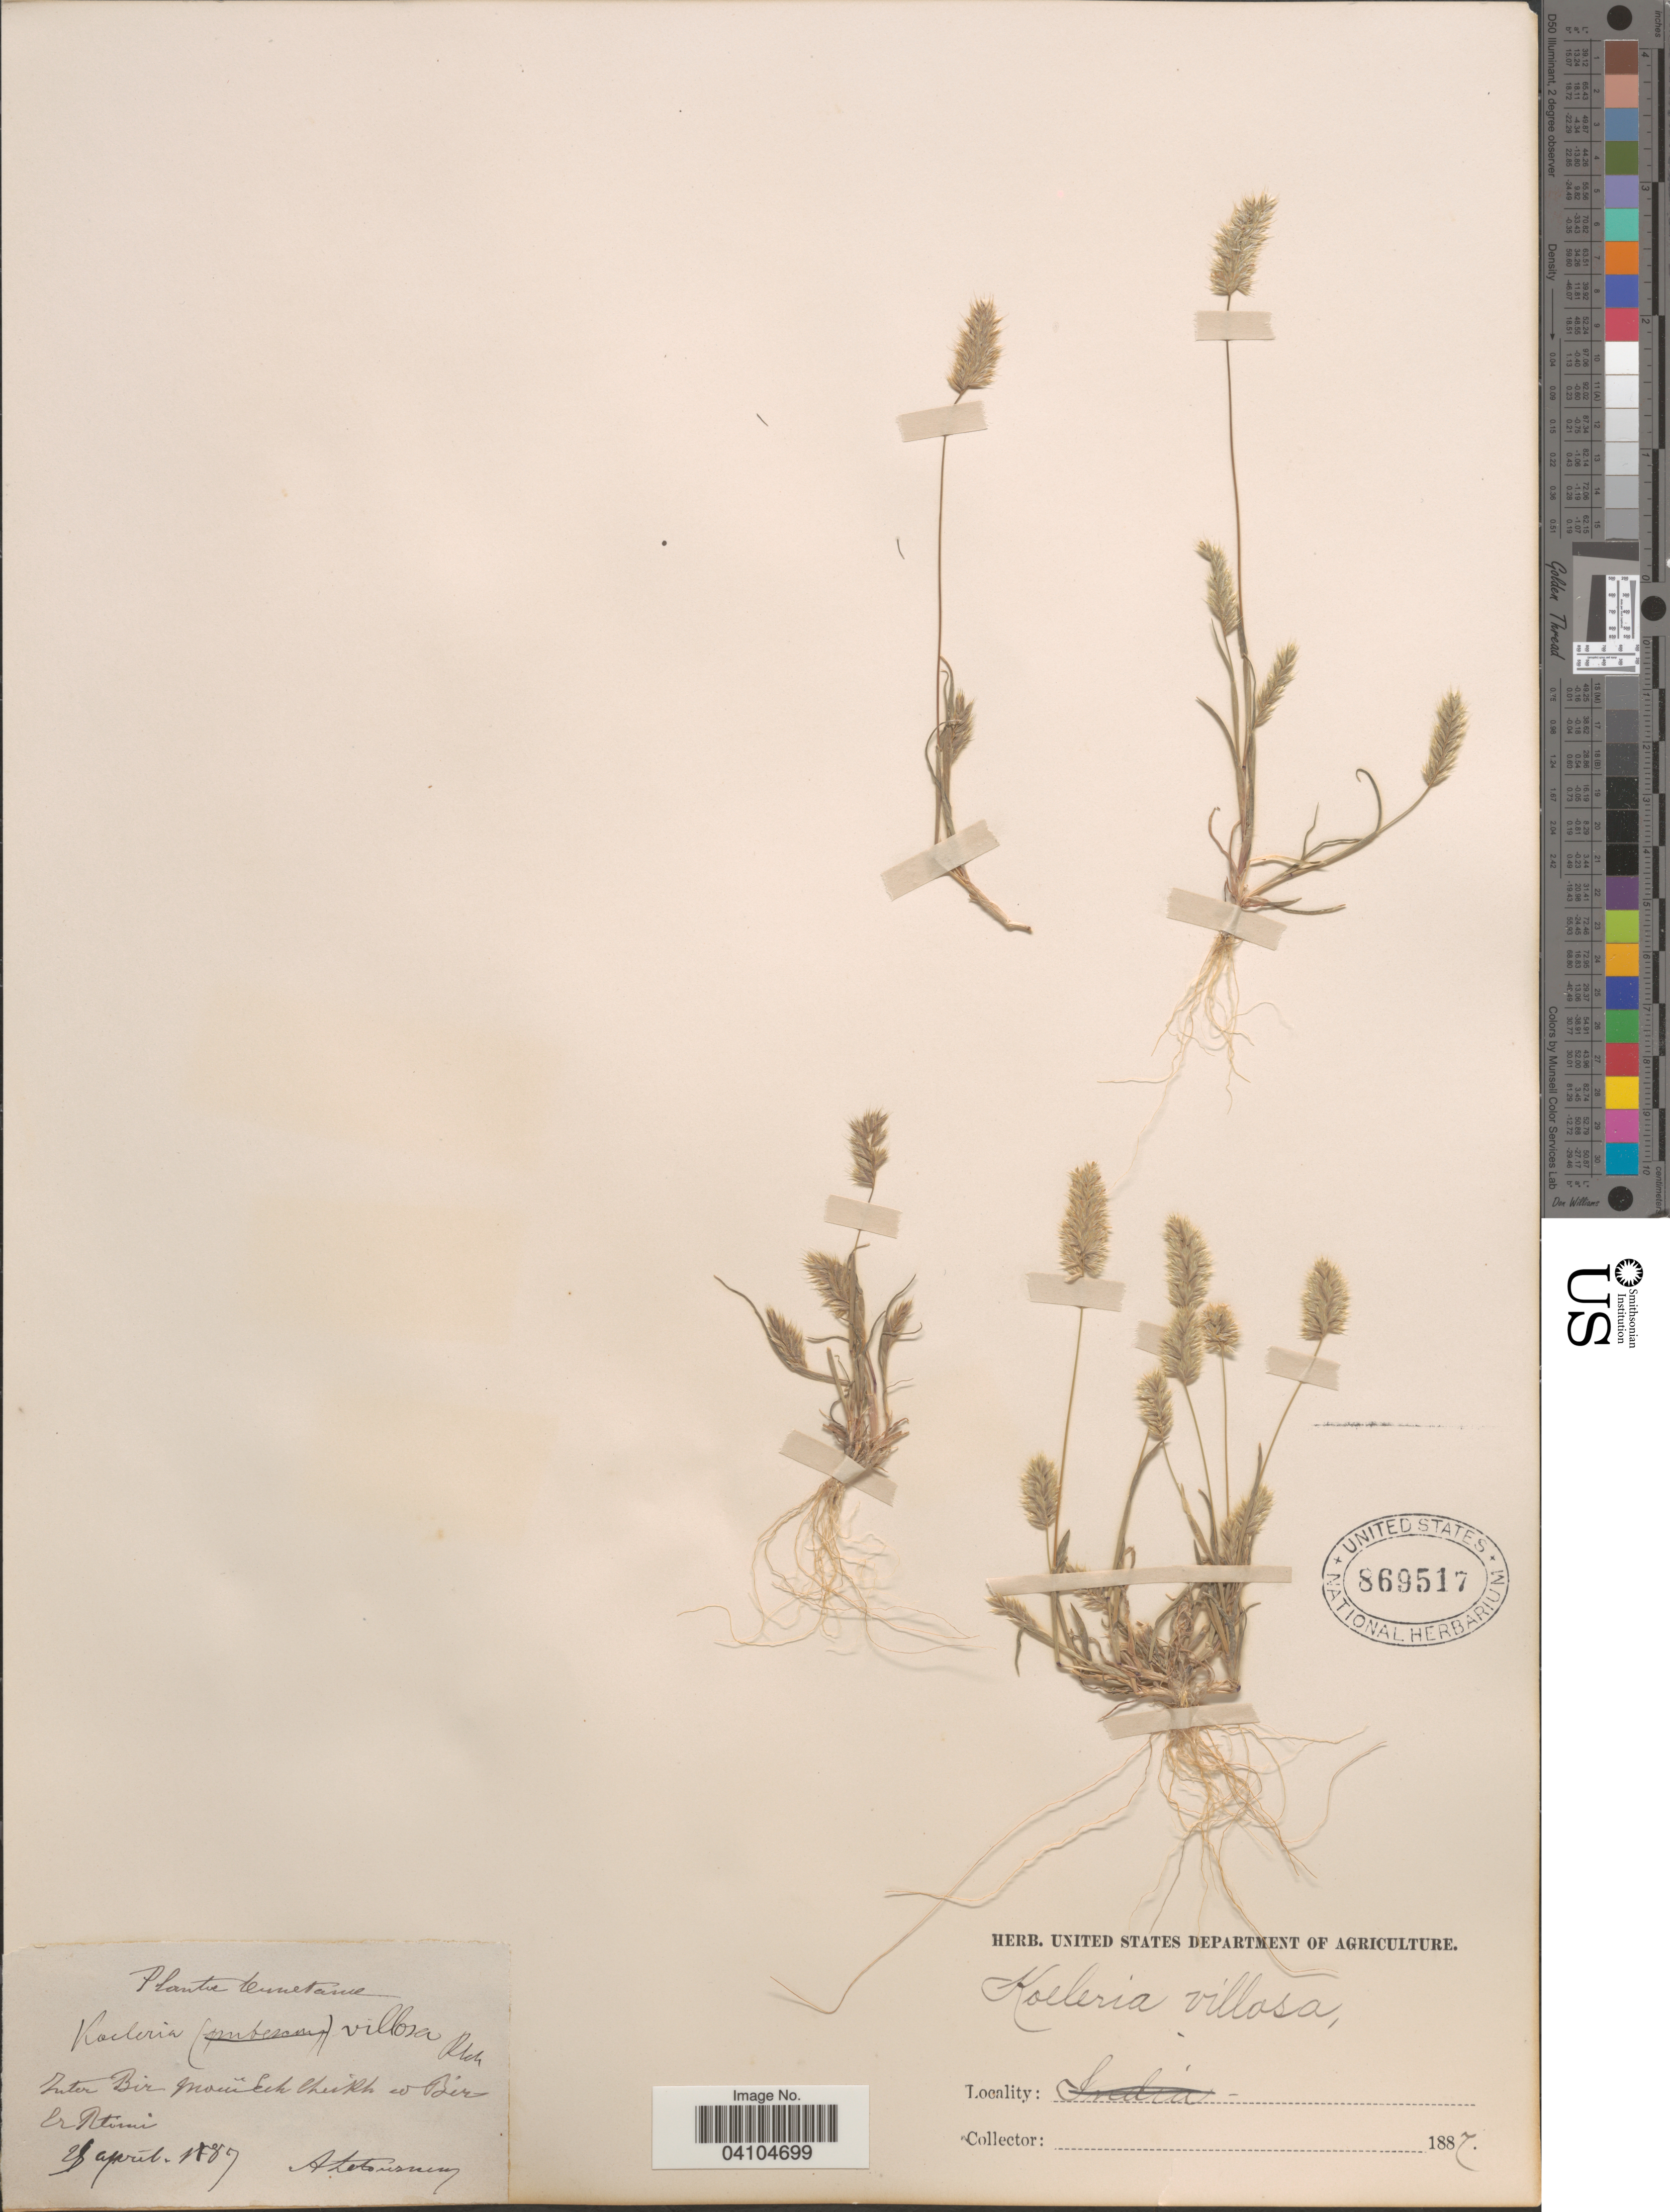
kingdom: Plantae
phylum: Tracheophyta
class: Liliopsida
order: Poales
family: Poaceae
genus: Rostraria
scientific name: Rostraria litorea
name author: (All.) Holub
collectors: A. Letourneux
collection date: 1887-04-25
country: Tunisia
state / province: Tawzar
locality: Inter Bir Moui Ech Cheikh ed Bir Er Rtimi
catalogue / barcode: US 869517